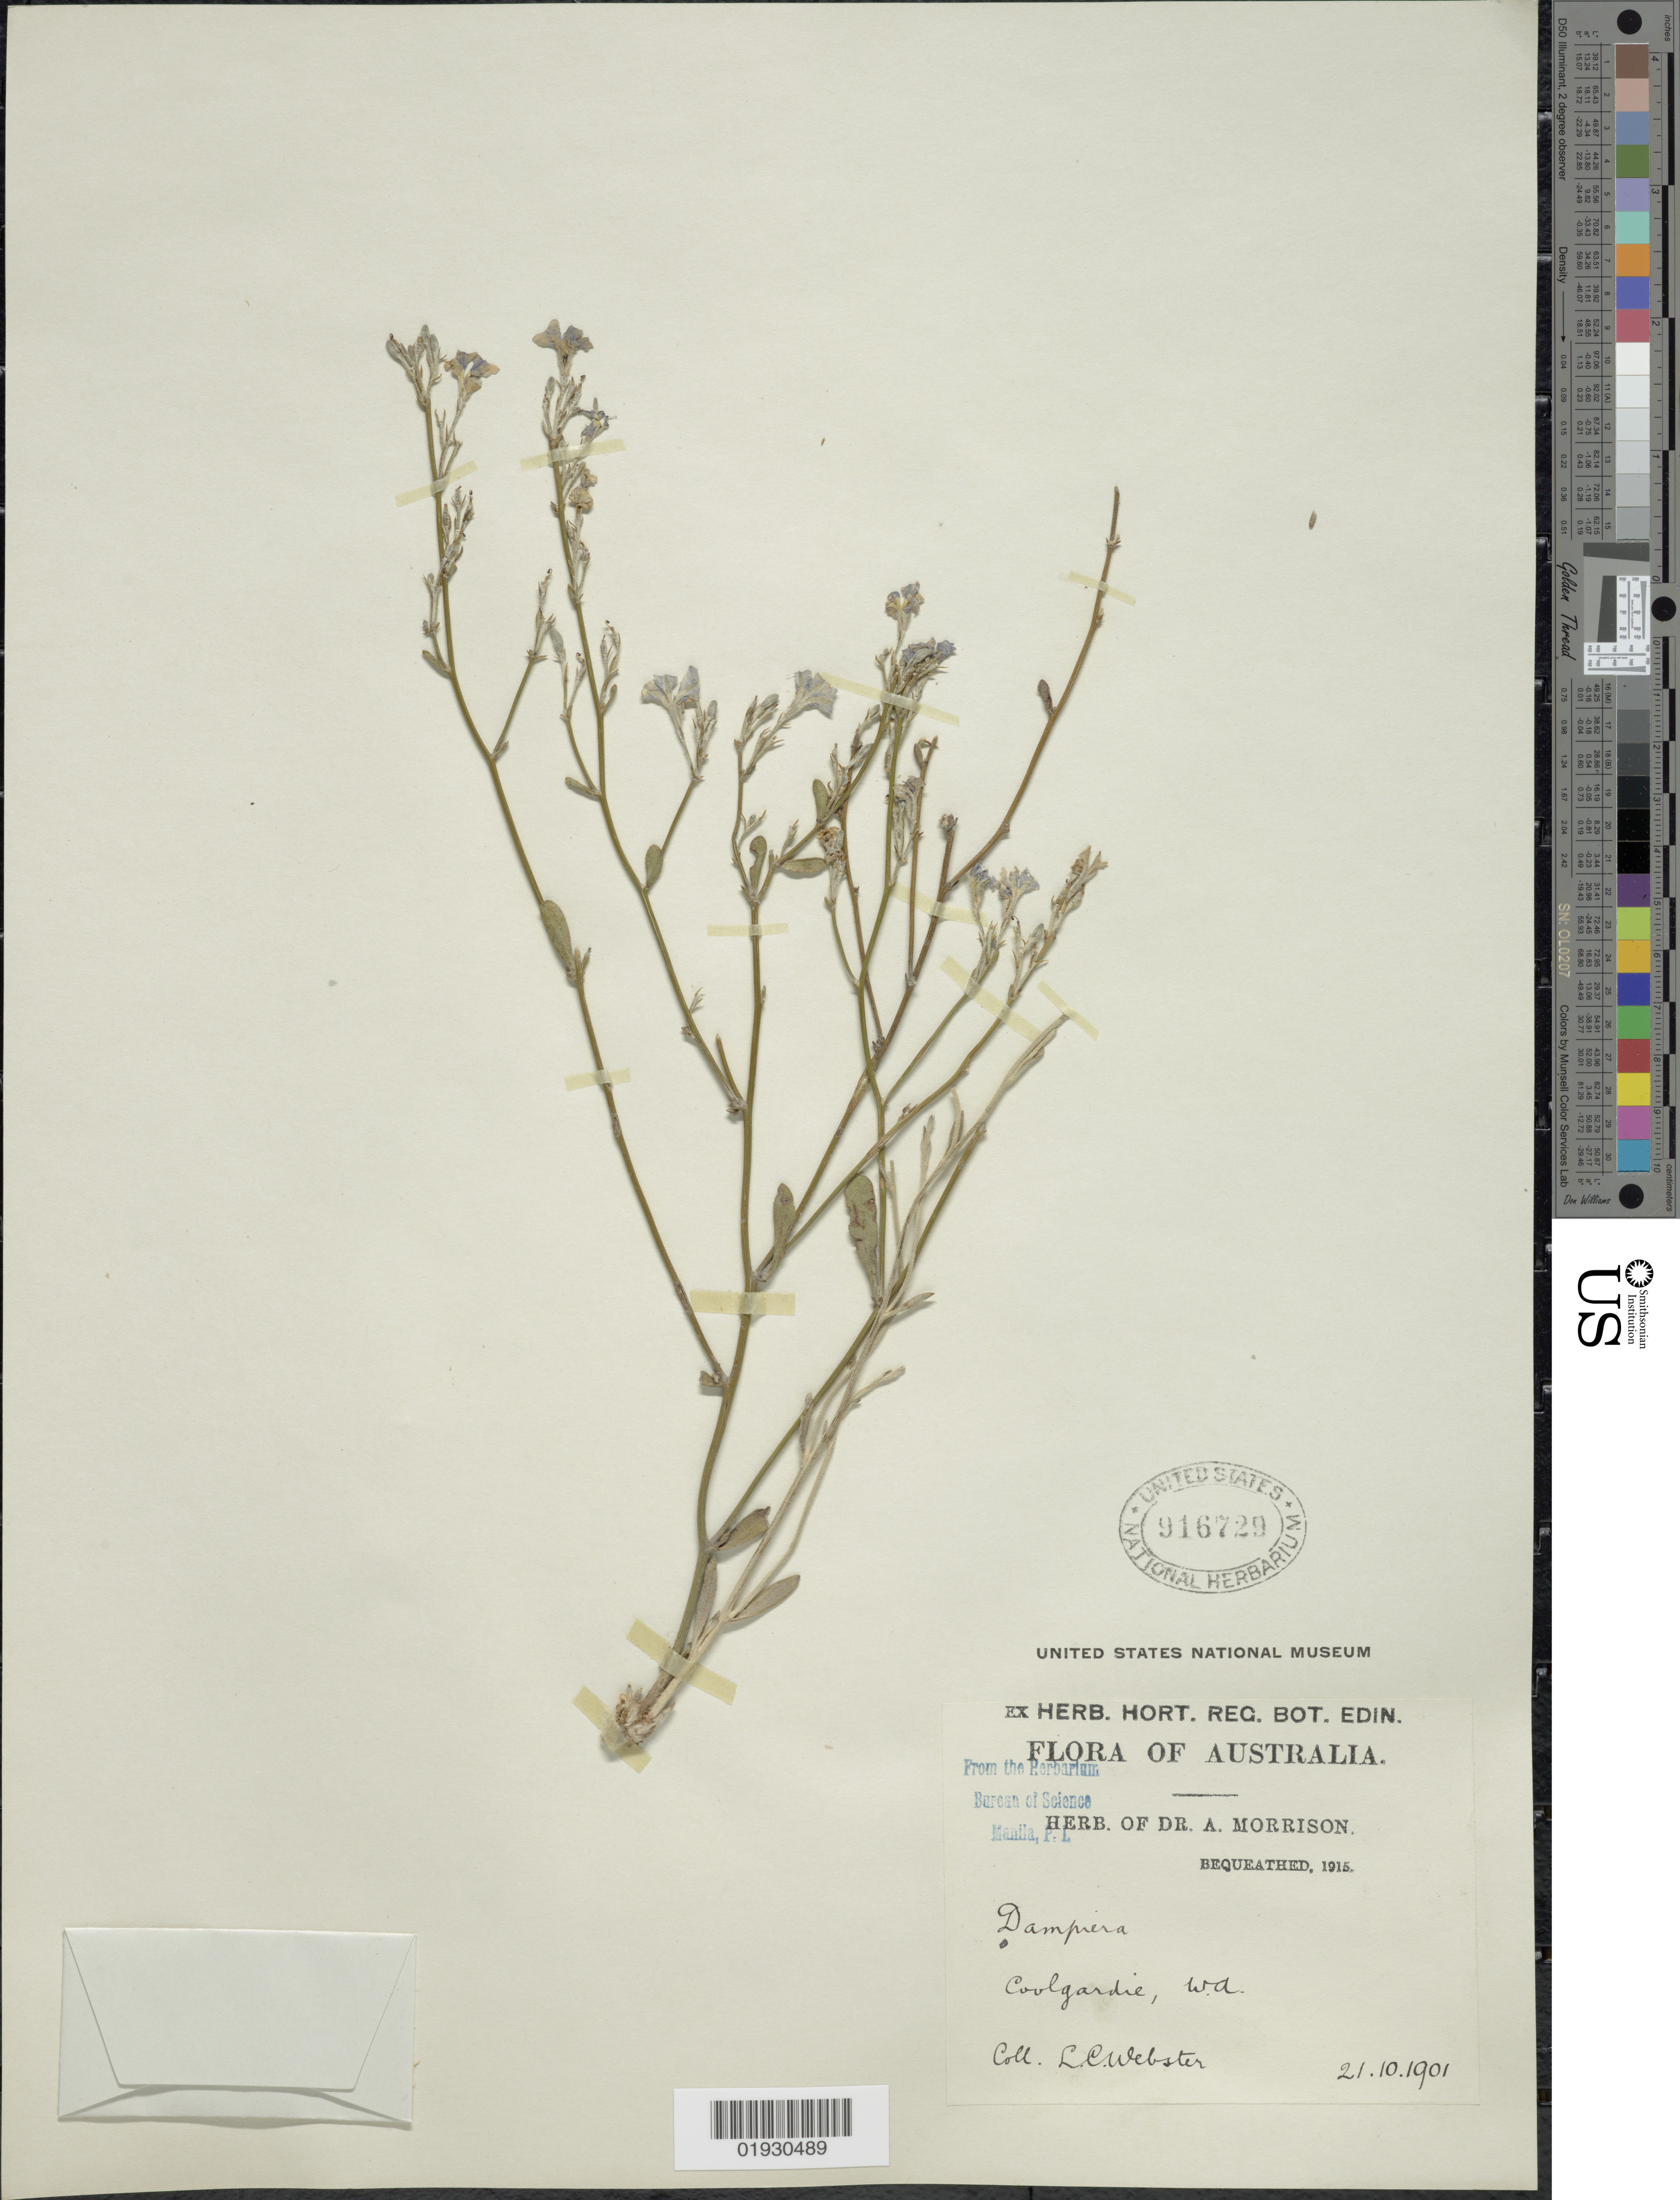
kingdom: Plantae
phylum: Tracheophyta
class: Magnoliopsida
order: Asterales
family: Goodeniaceae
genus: Dampiera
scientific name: Dampiera sp.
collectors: L. Webster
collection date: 1901-10-21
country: Australia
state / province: Western Australia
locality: Coolgardie, W.A.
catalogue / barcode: US 916729